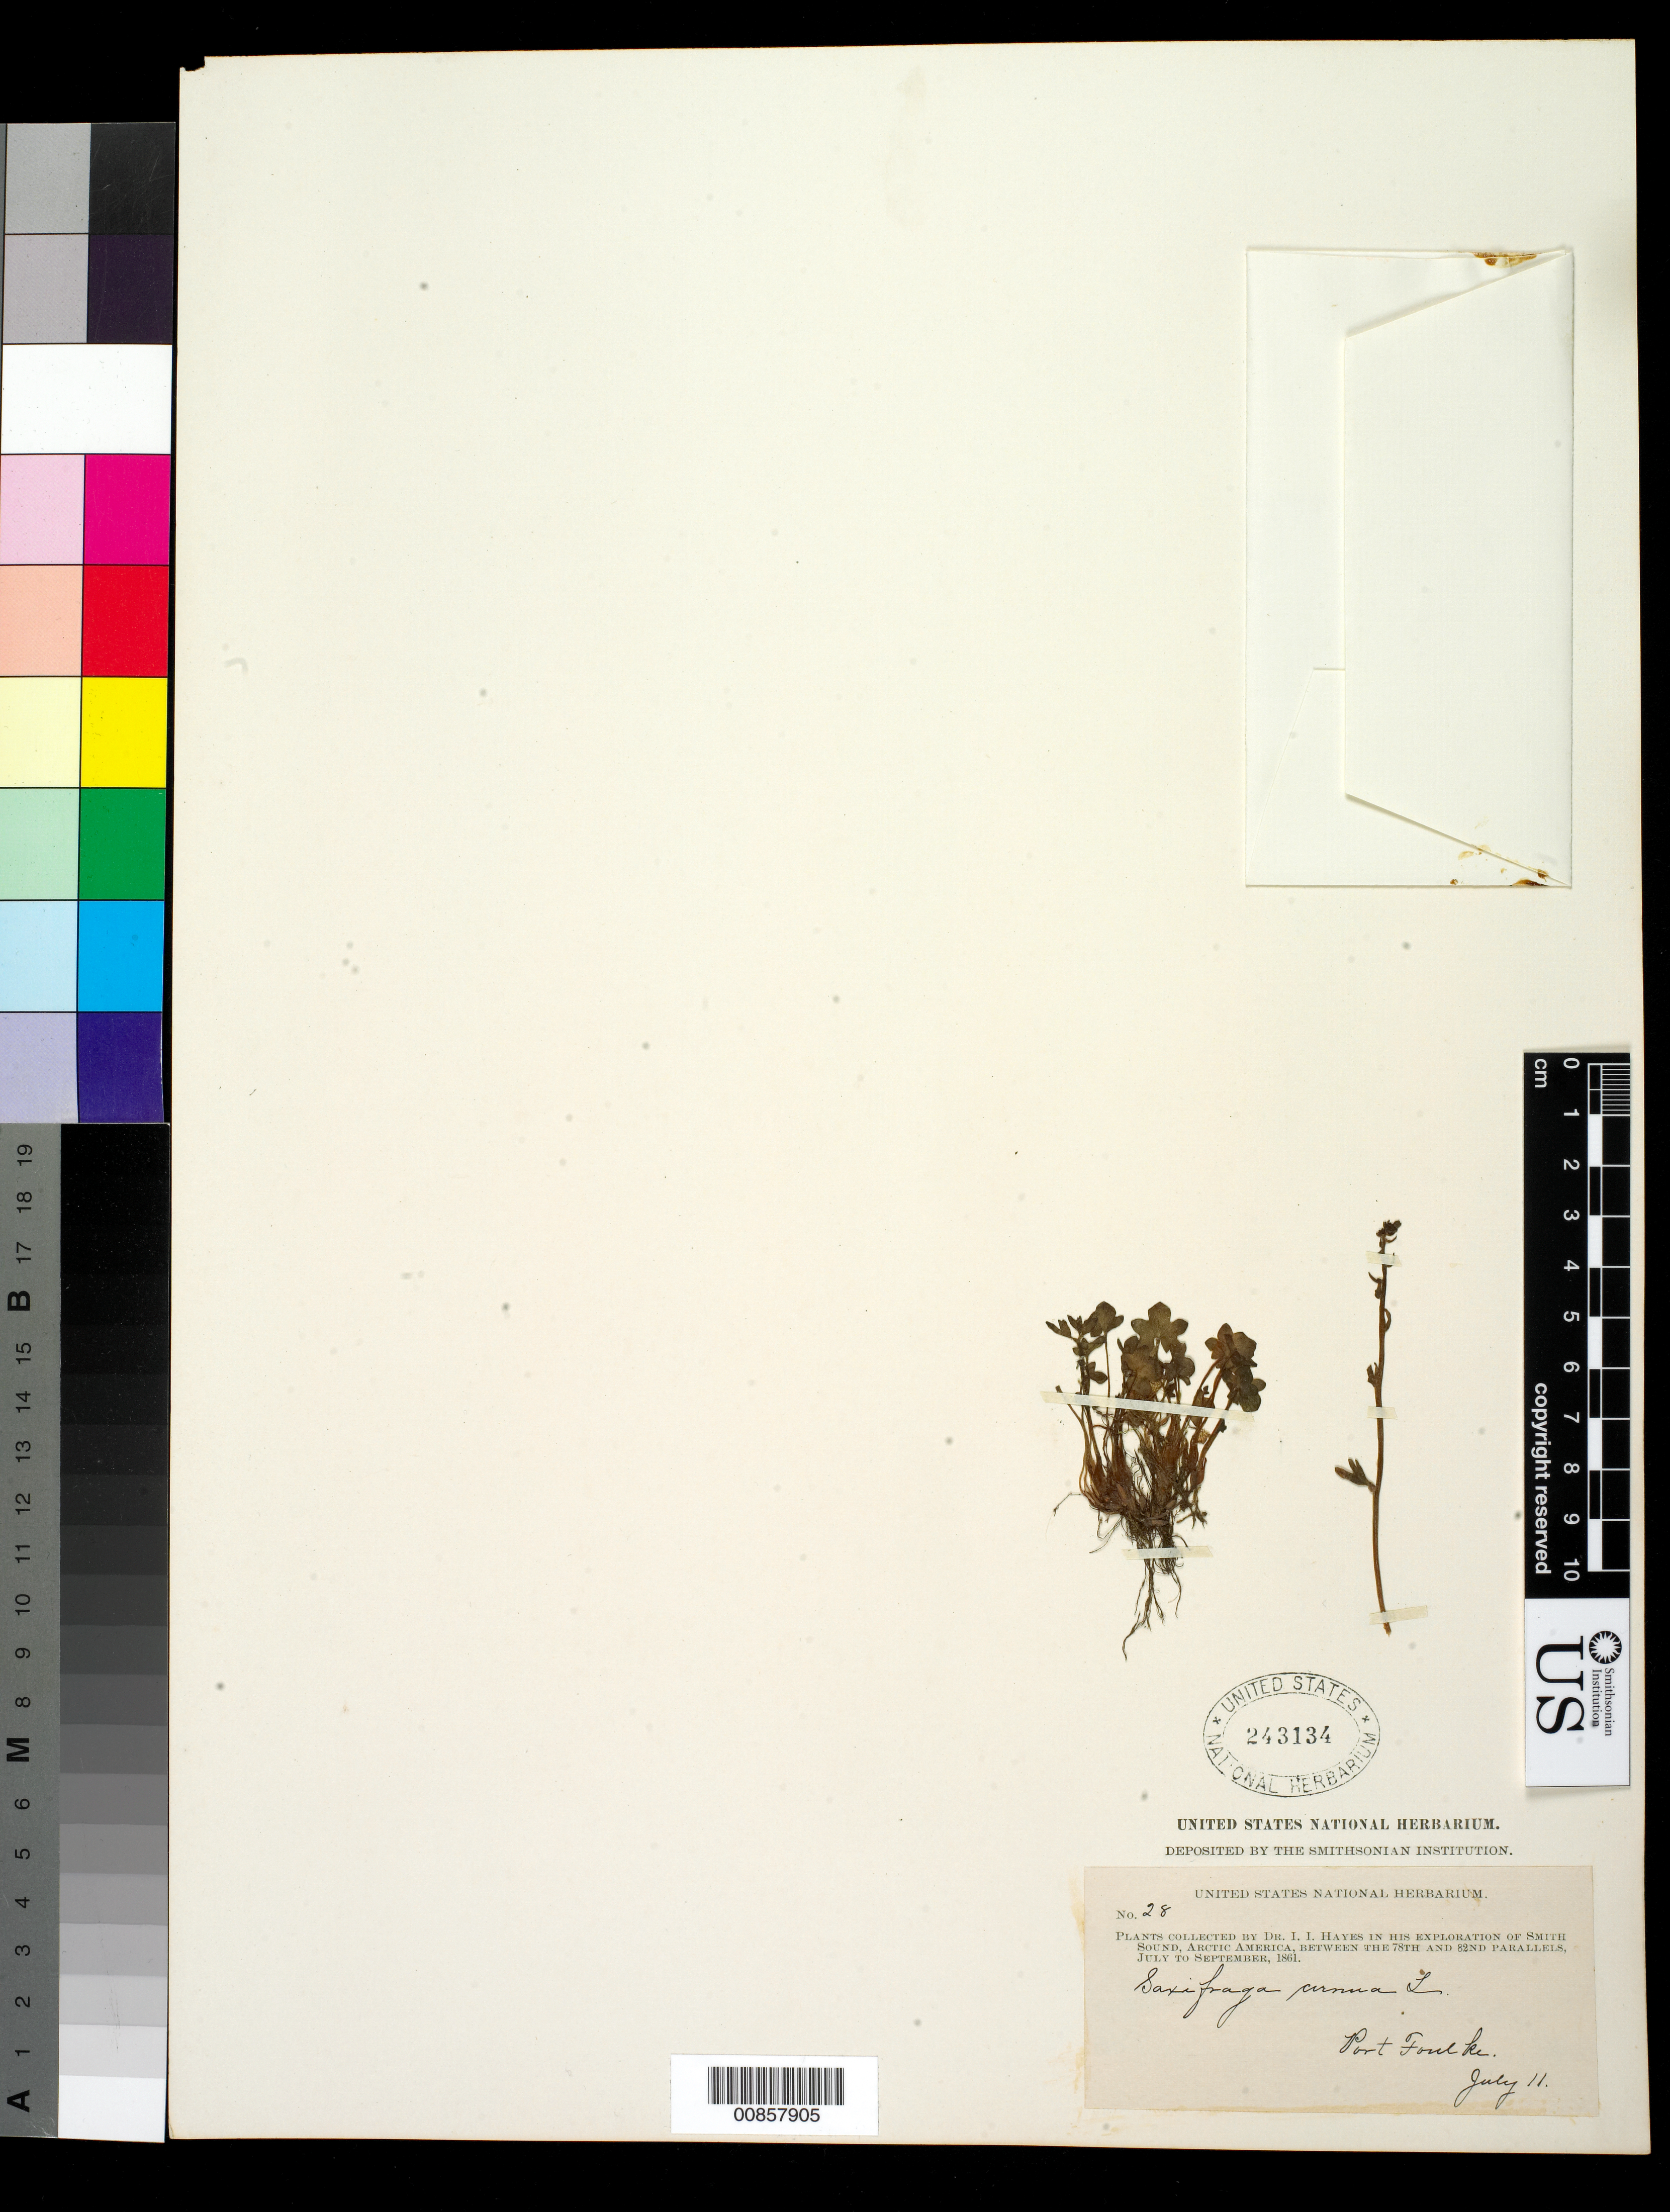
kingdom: Plantae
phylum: Tracheophyta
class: Magnoliopsida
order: Saxifragales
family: Saxifragaceae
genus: Saxifraga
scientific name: Saxifraga cernua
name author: L.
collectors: I. I. Hayes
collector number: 28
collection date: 1861-07-11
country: Greenland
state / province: Nordgronland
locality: Port Foulke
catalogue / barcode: US 243134